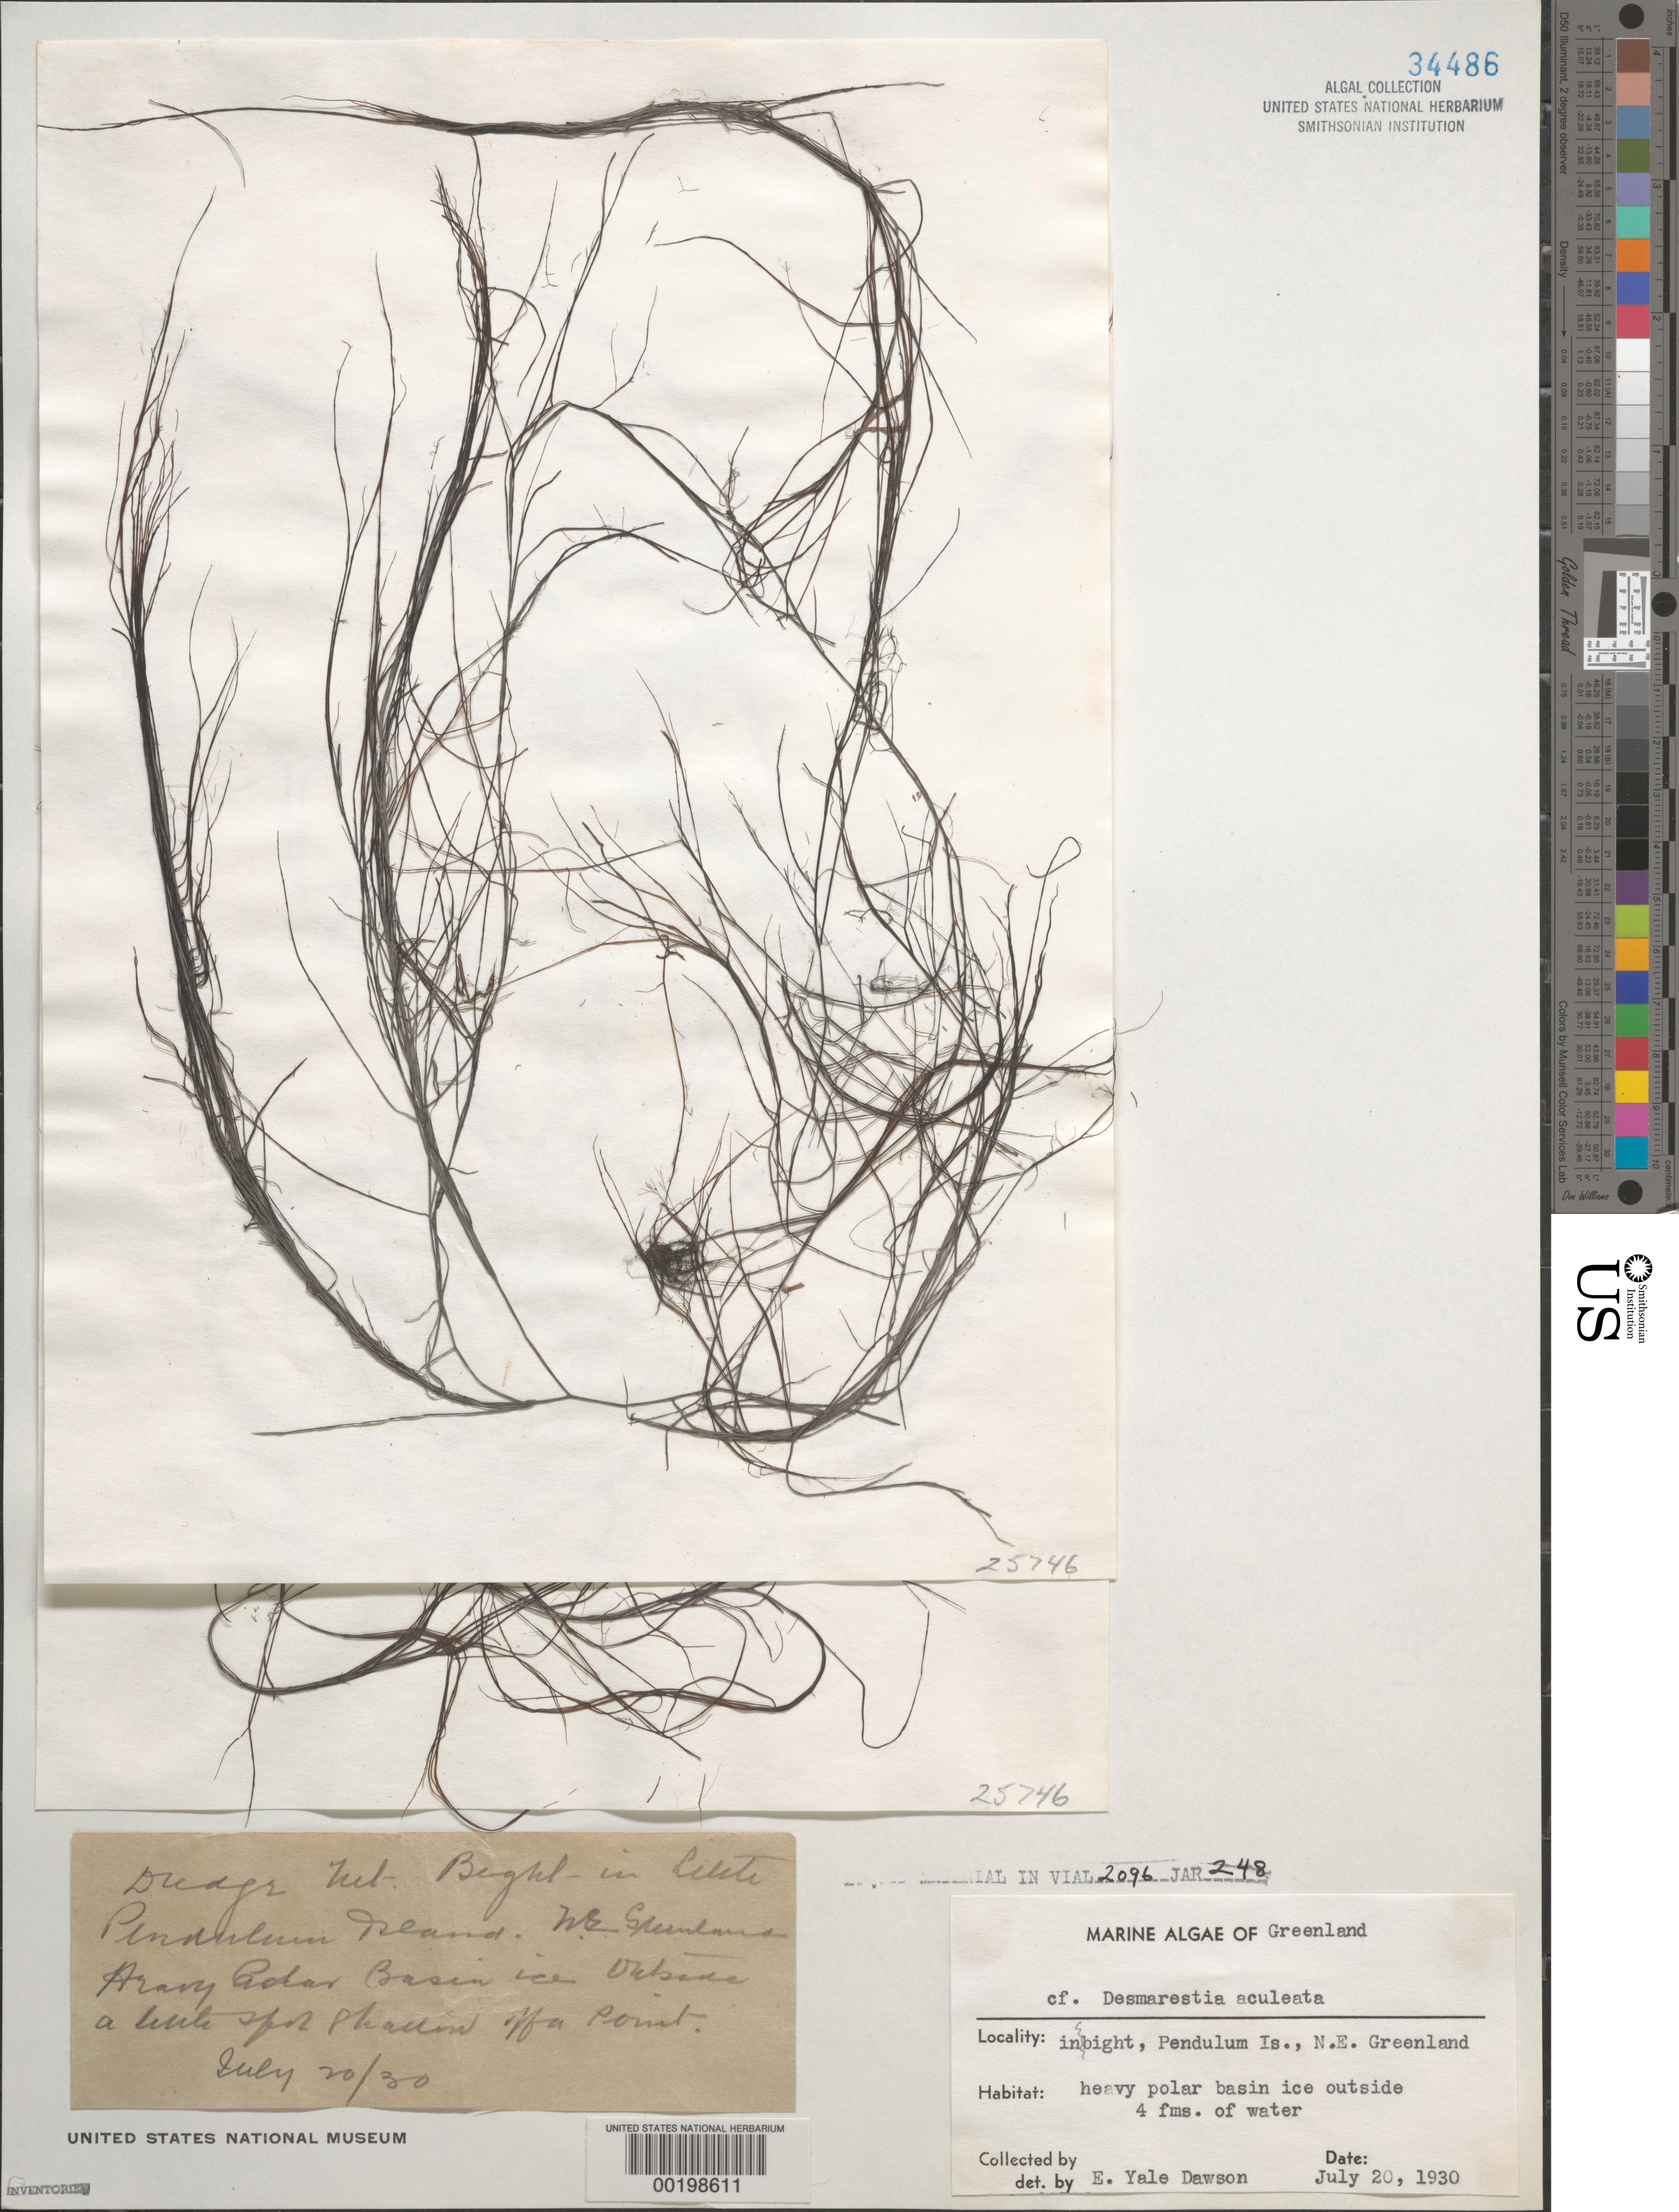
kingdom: Chromista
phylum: Ochrophyta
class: Phaeophyceae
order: Desmarestiales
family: Desmarestiaceae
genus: Desmarestia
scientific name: Desmarestia aculeata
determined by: Dawson, E. Y.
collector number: EYD 25746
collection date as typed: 20 Jul 1930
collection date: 1930-07-20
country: Greenland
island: Pendulum Island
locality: Northeast Greenland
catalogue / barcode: US 34486